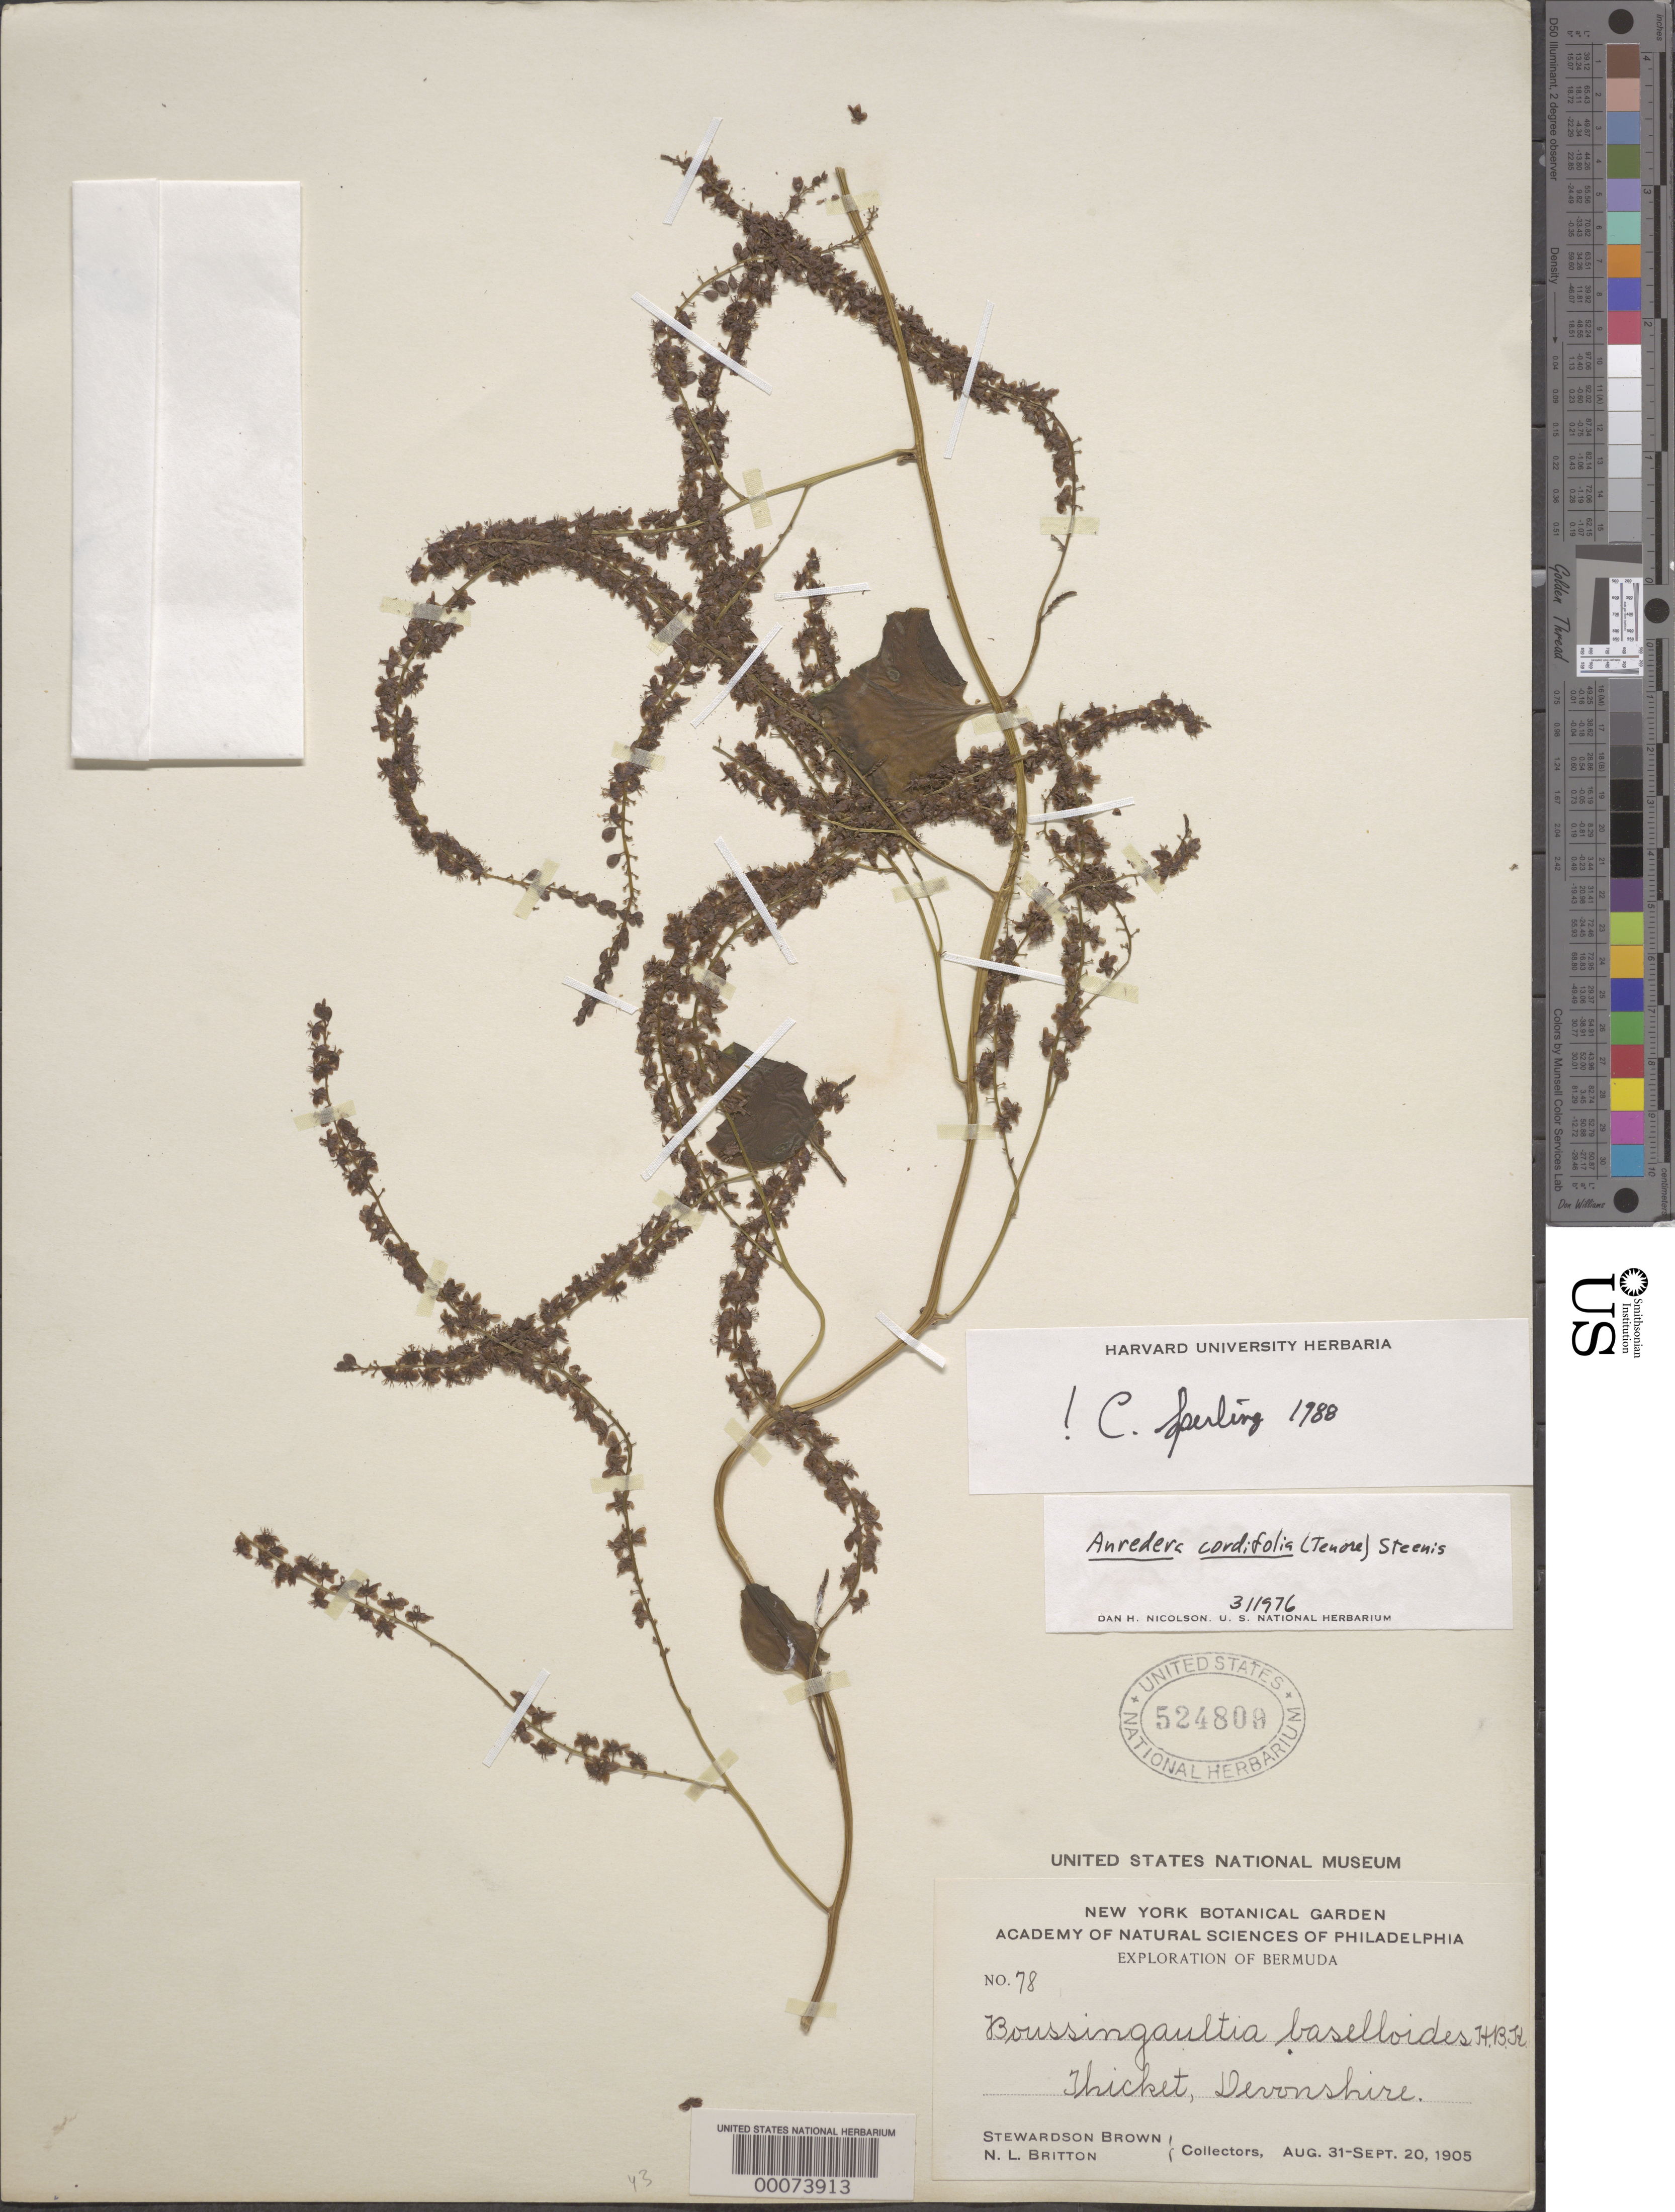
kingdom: Plantae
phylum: Tracheophyta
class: Magnoliopsida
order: Caryophyllales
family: Basellaceae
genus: Anredera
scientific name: Anredera cordifolia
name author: (Ten.) Steenis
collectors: S. Brown & N. Britton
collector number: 78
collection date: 1905-08-31/1905-09-20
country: Bermuda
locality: Devonshire.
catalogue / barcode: US 524809